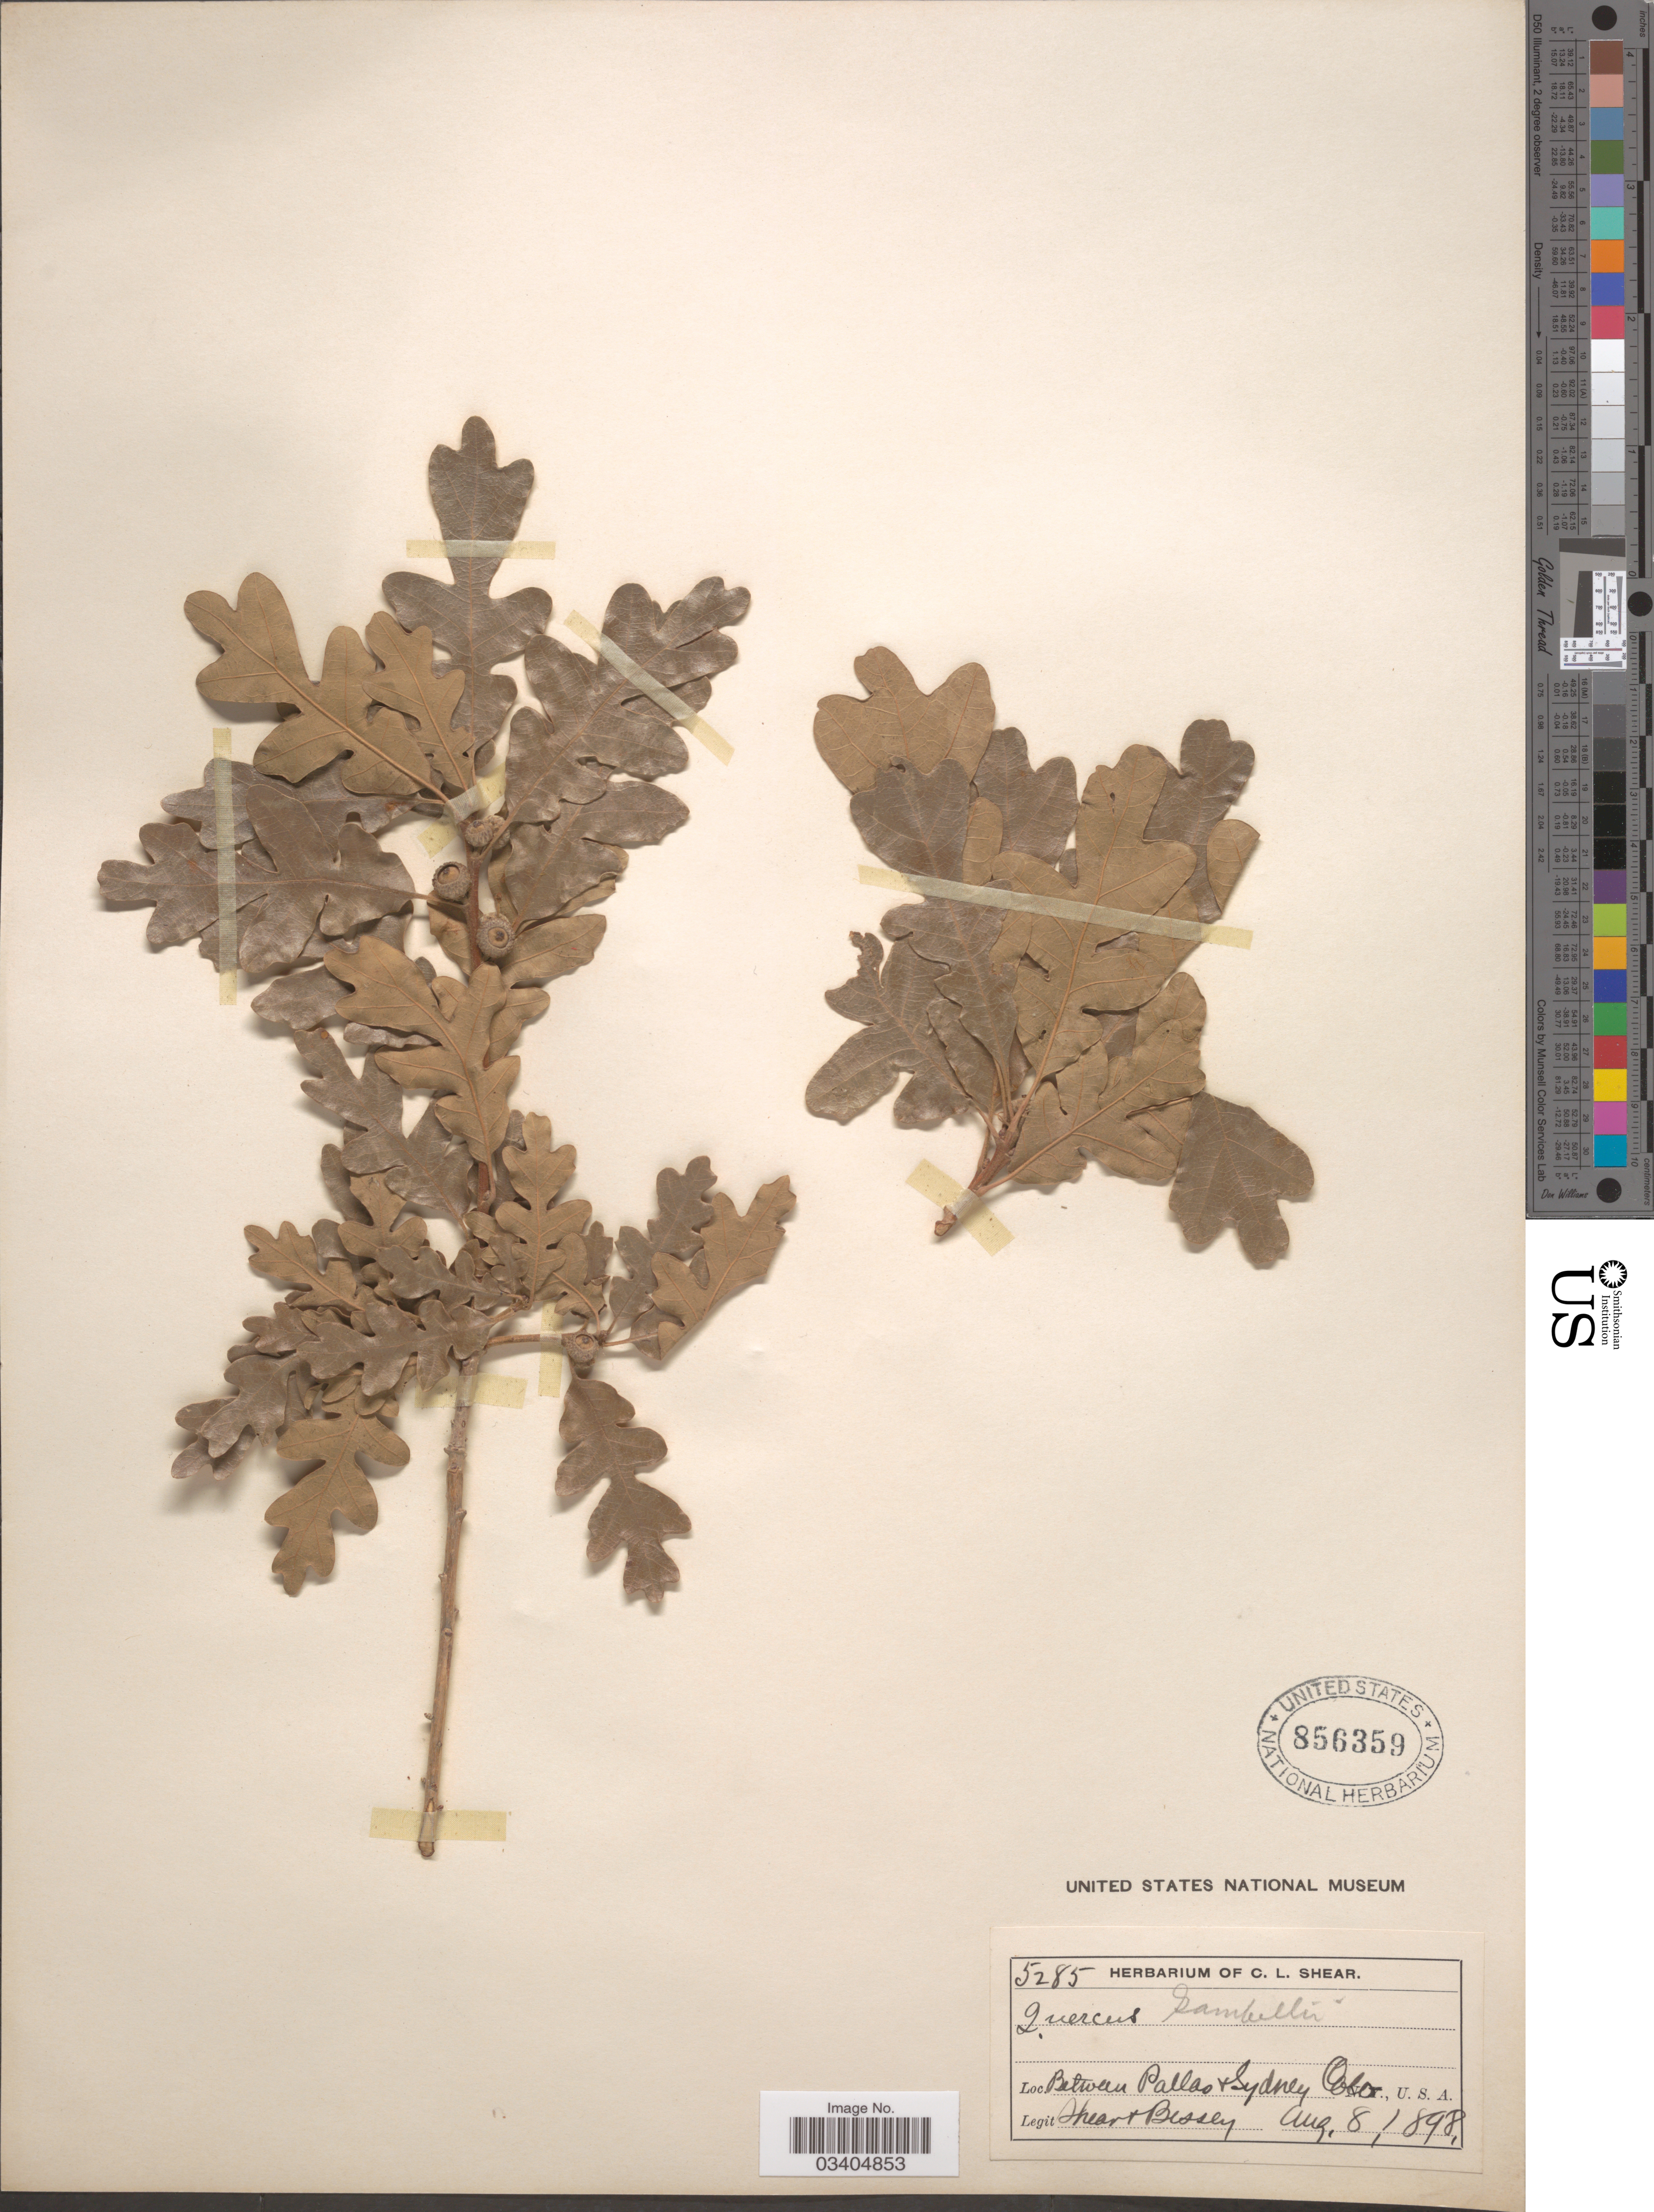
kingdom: Plantae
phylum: Tracheophyta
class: Magnoliopsida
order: Fagales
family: Fagaceae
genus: Quercus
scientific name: Quercus gambelii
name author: Nutt.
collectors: C. L. Shear & -. Bessey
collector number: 5285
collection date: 1898-08-08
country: United States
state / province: Colorado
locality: Between Pallas + Sydney.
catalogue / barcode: US 856359